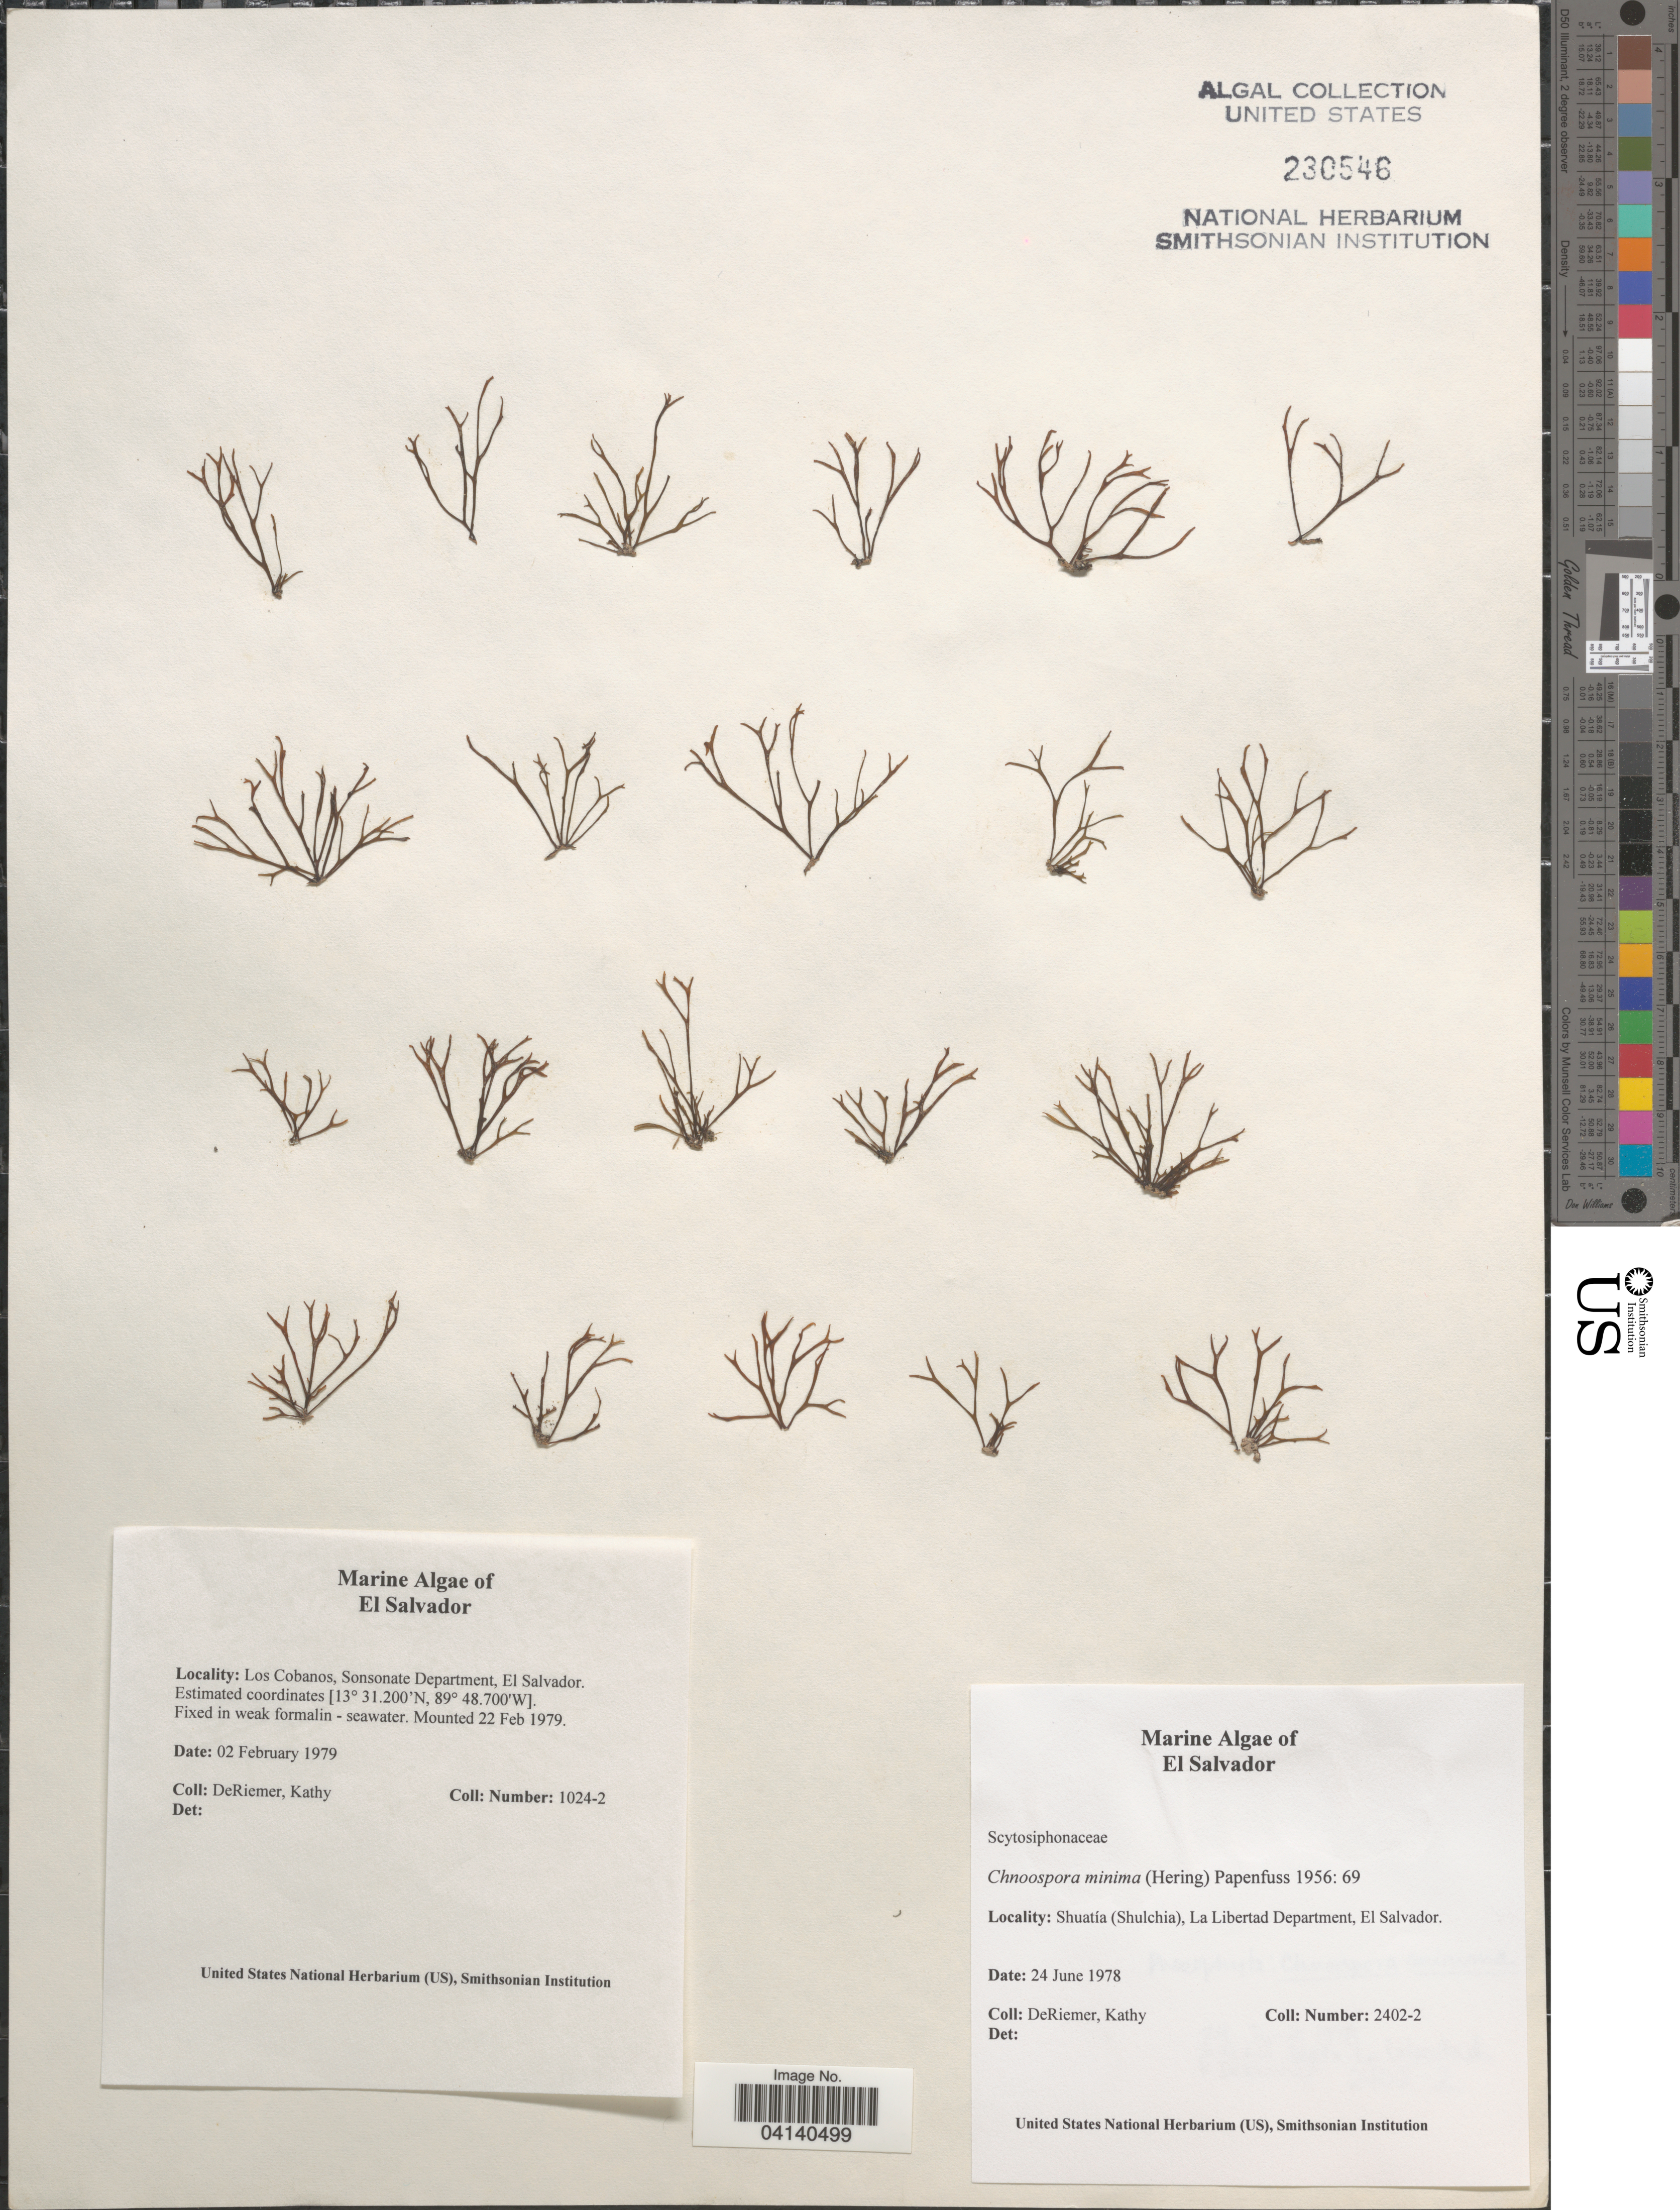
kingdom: Chromista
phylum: Ochrophyta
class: Phaeophyceae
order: Scytosiphonales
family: Scytosiphonaceae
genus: Chnoospora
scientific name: Chnoospora minima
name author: (Hering) Papenf.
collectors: K. DeRiemer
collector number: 2402-2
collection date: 1978-06-24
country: El Salvador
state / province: La Libertad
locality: Shuatía (Shulchia), La Libertad Department.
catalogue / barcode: US 230546-2